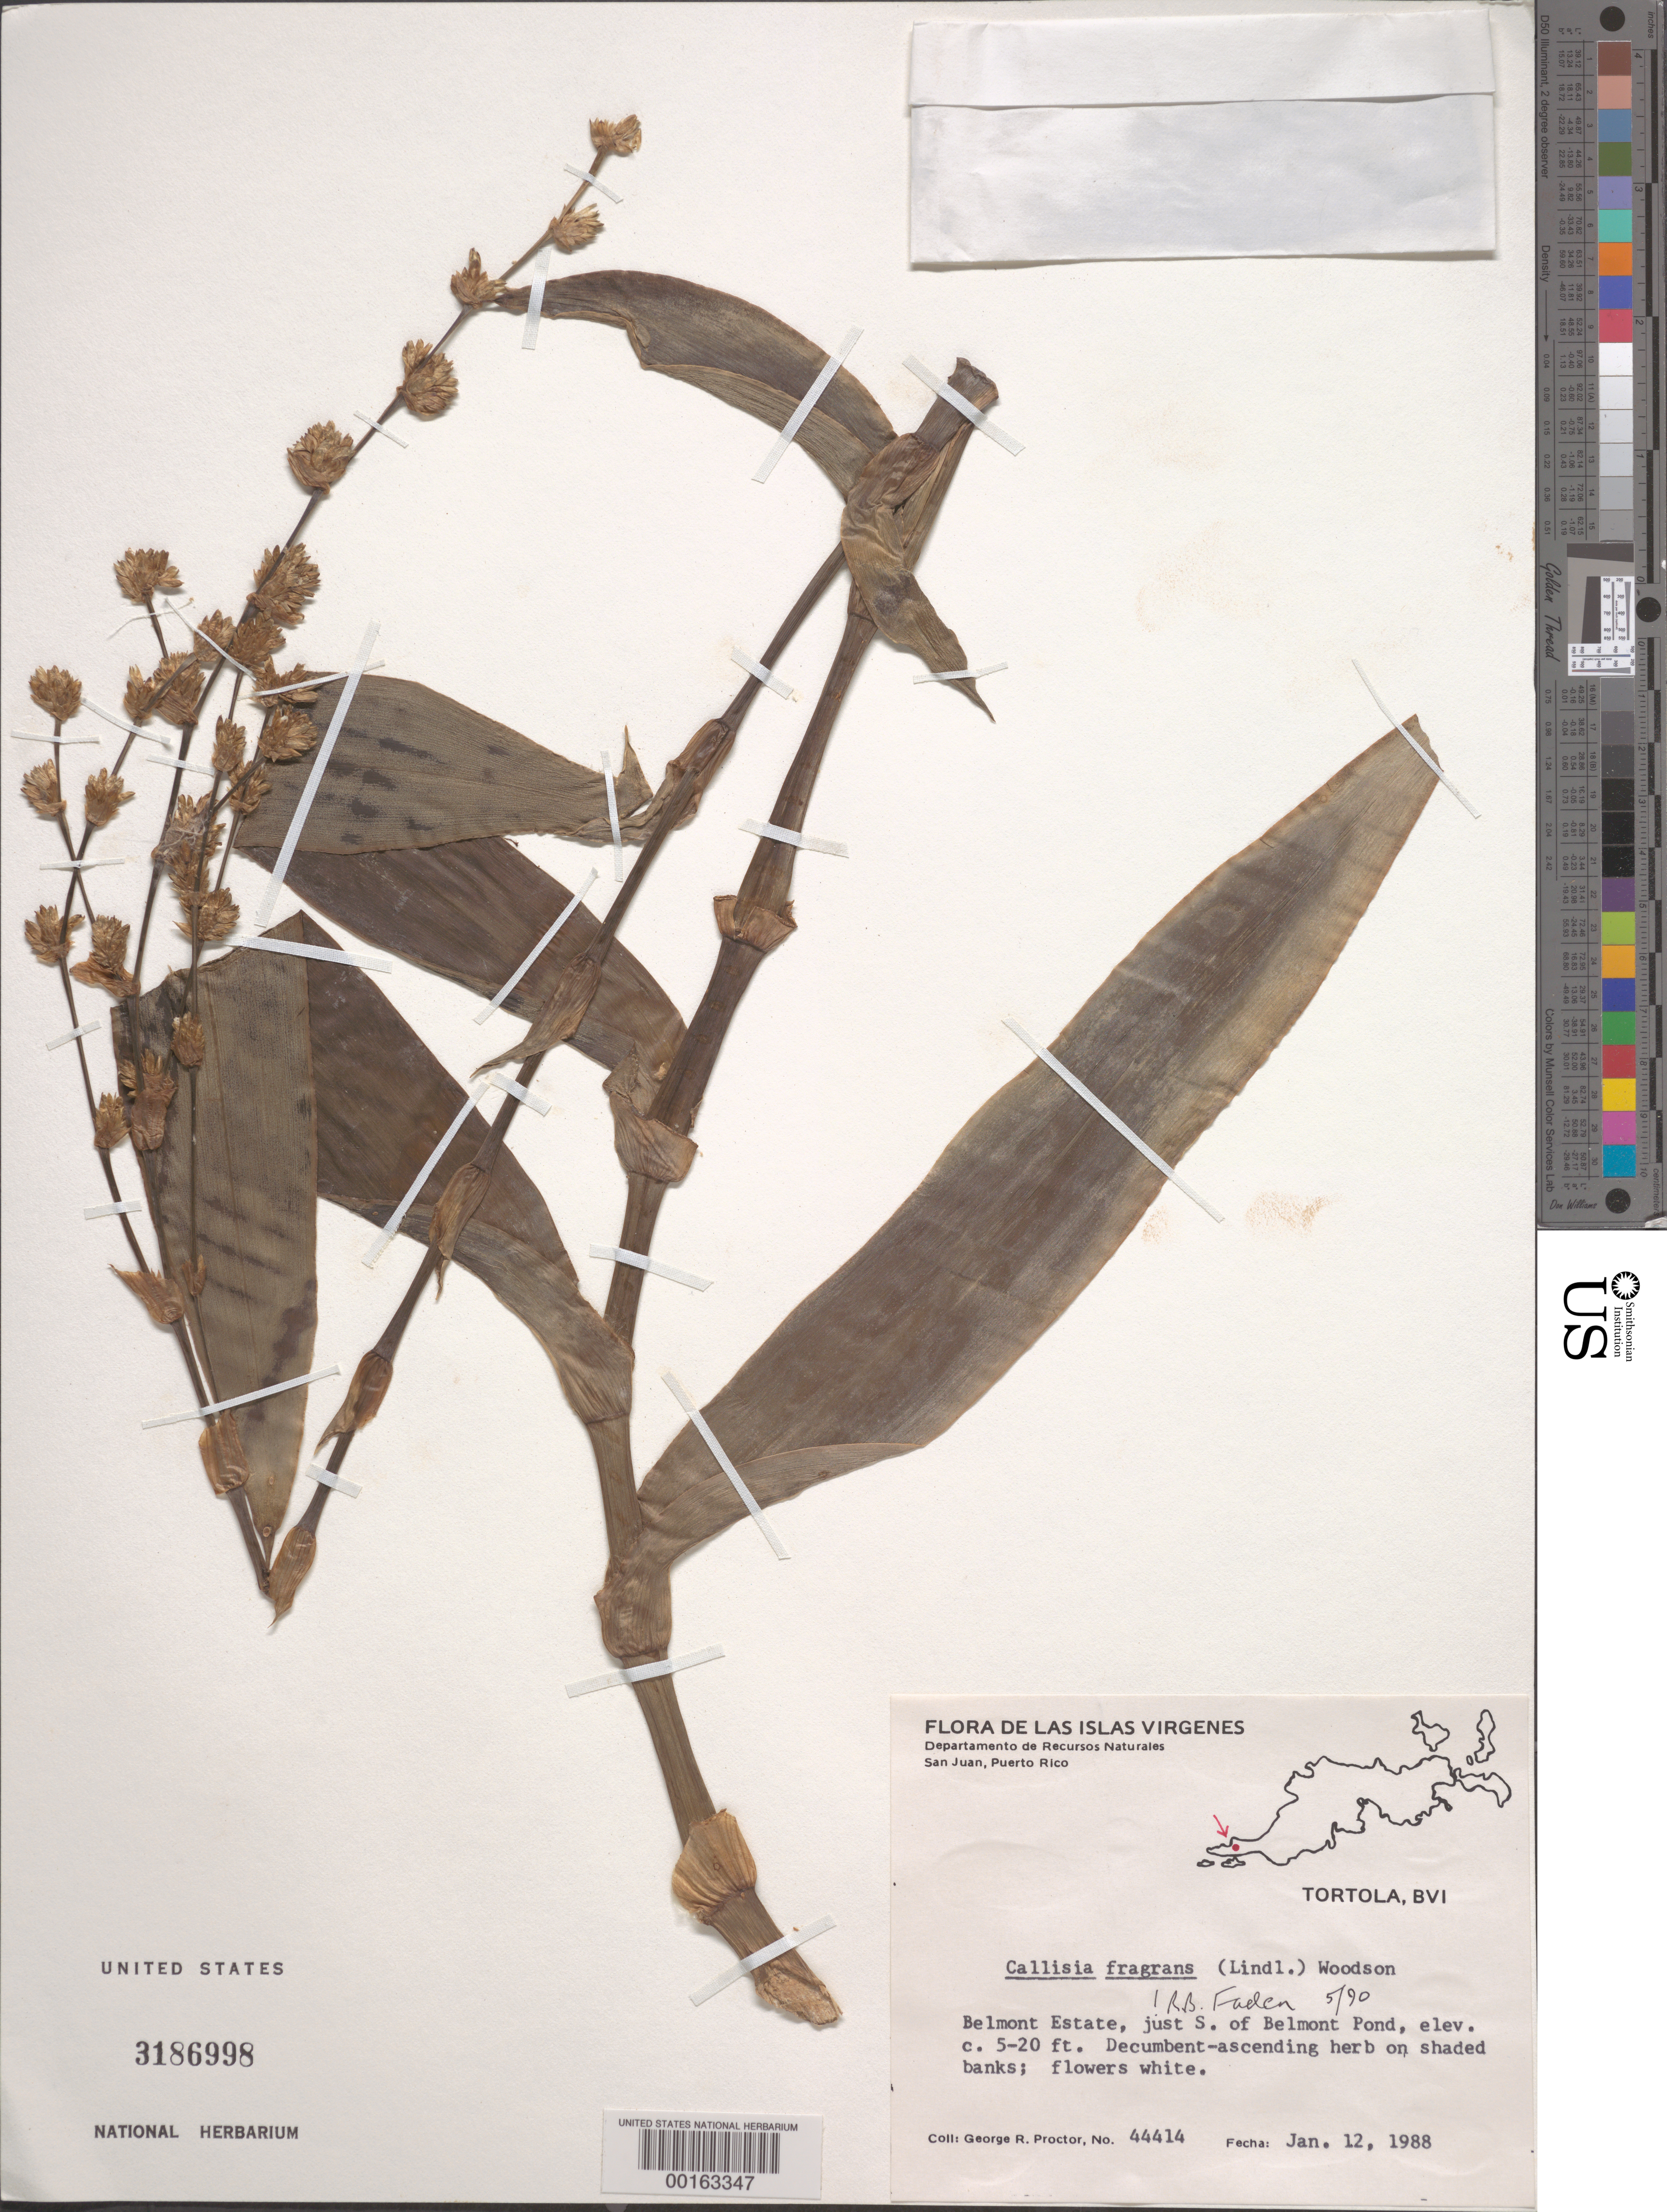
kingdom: Plantae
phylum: Tracheophyta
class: Liliopsida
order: Commelinales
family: Commelinaceae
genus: Callisia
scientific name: Callisia fragrans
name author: (Lindl.) Woodson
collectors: G. R. Proctor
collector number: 44414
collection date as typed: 12 Jan 1988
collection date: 1988-01-12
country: British Virgin Islands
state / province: Tortola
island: Tortola Island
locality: Belmont estate, s of belmont pond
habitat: On steep shaded banks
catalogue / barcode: US 3186998